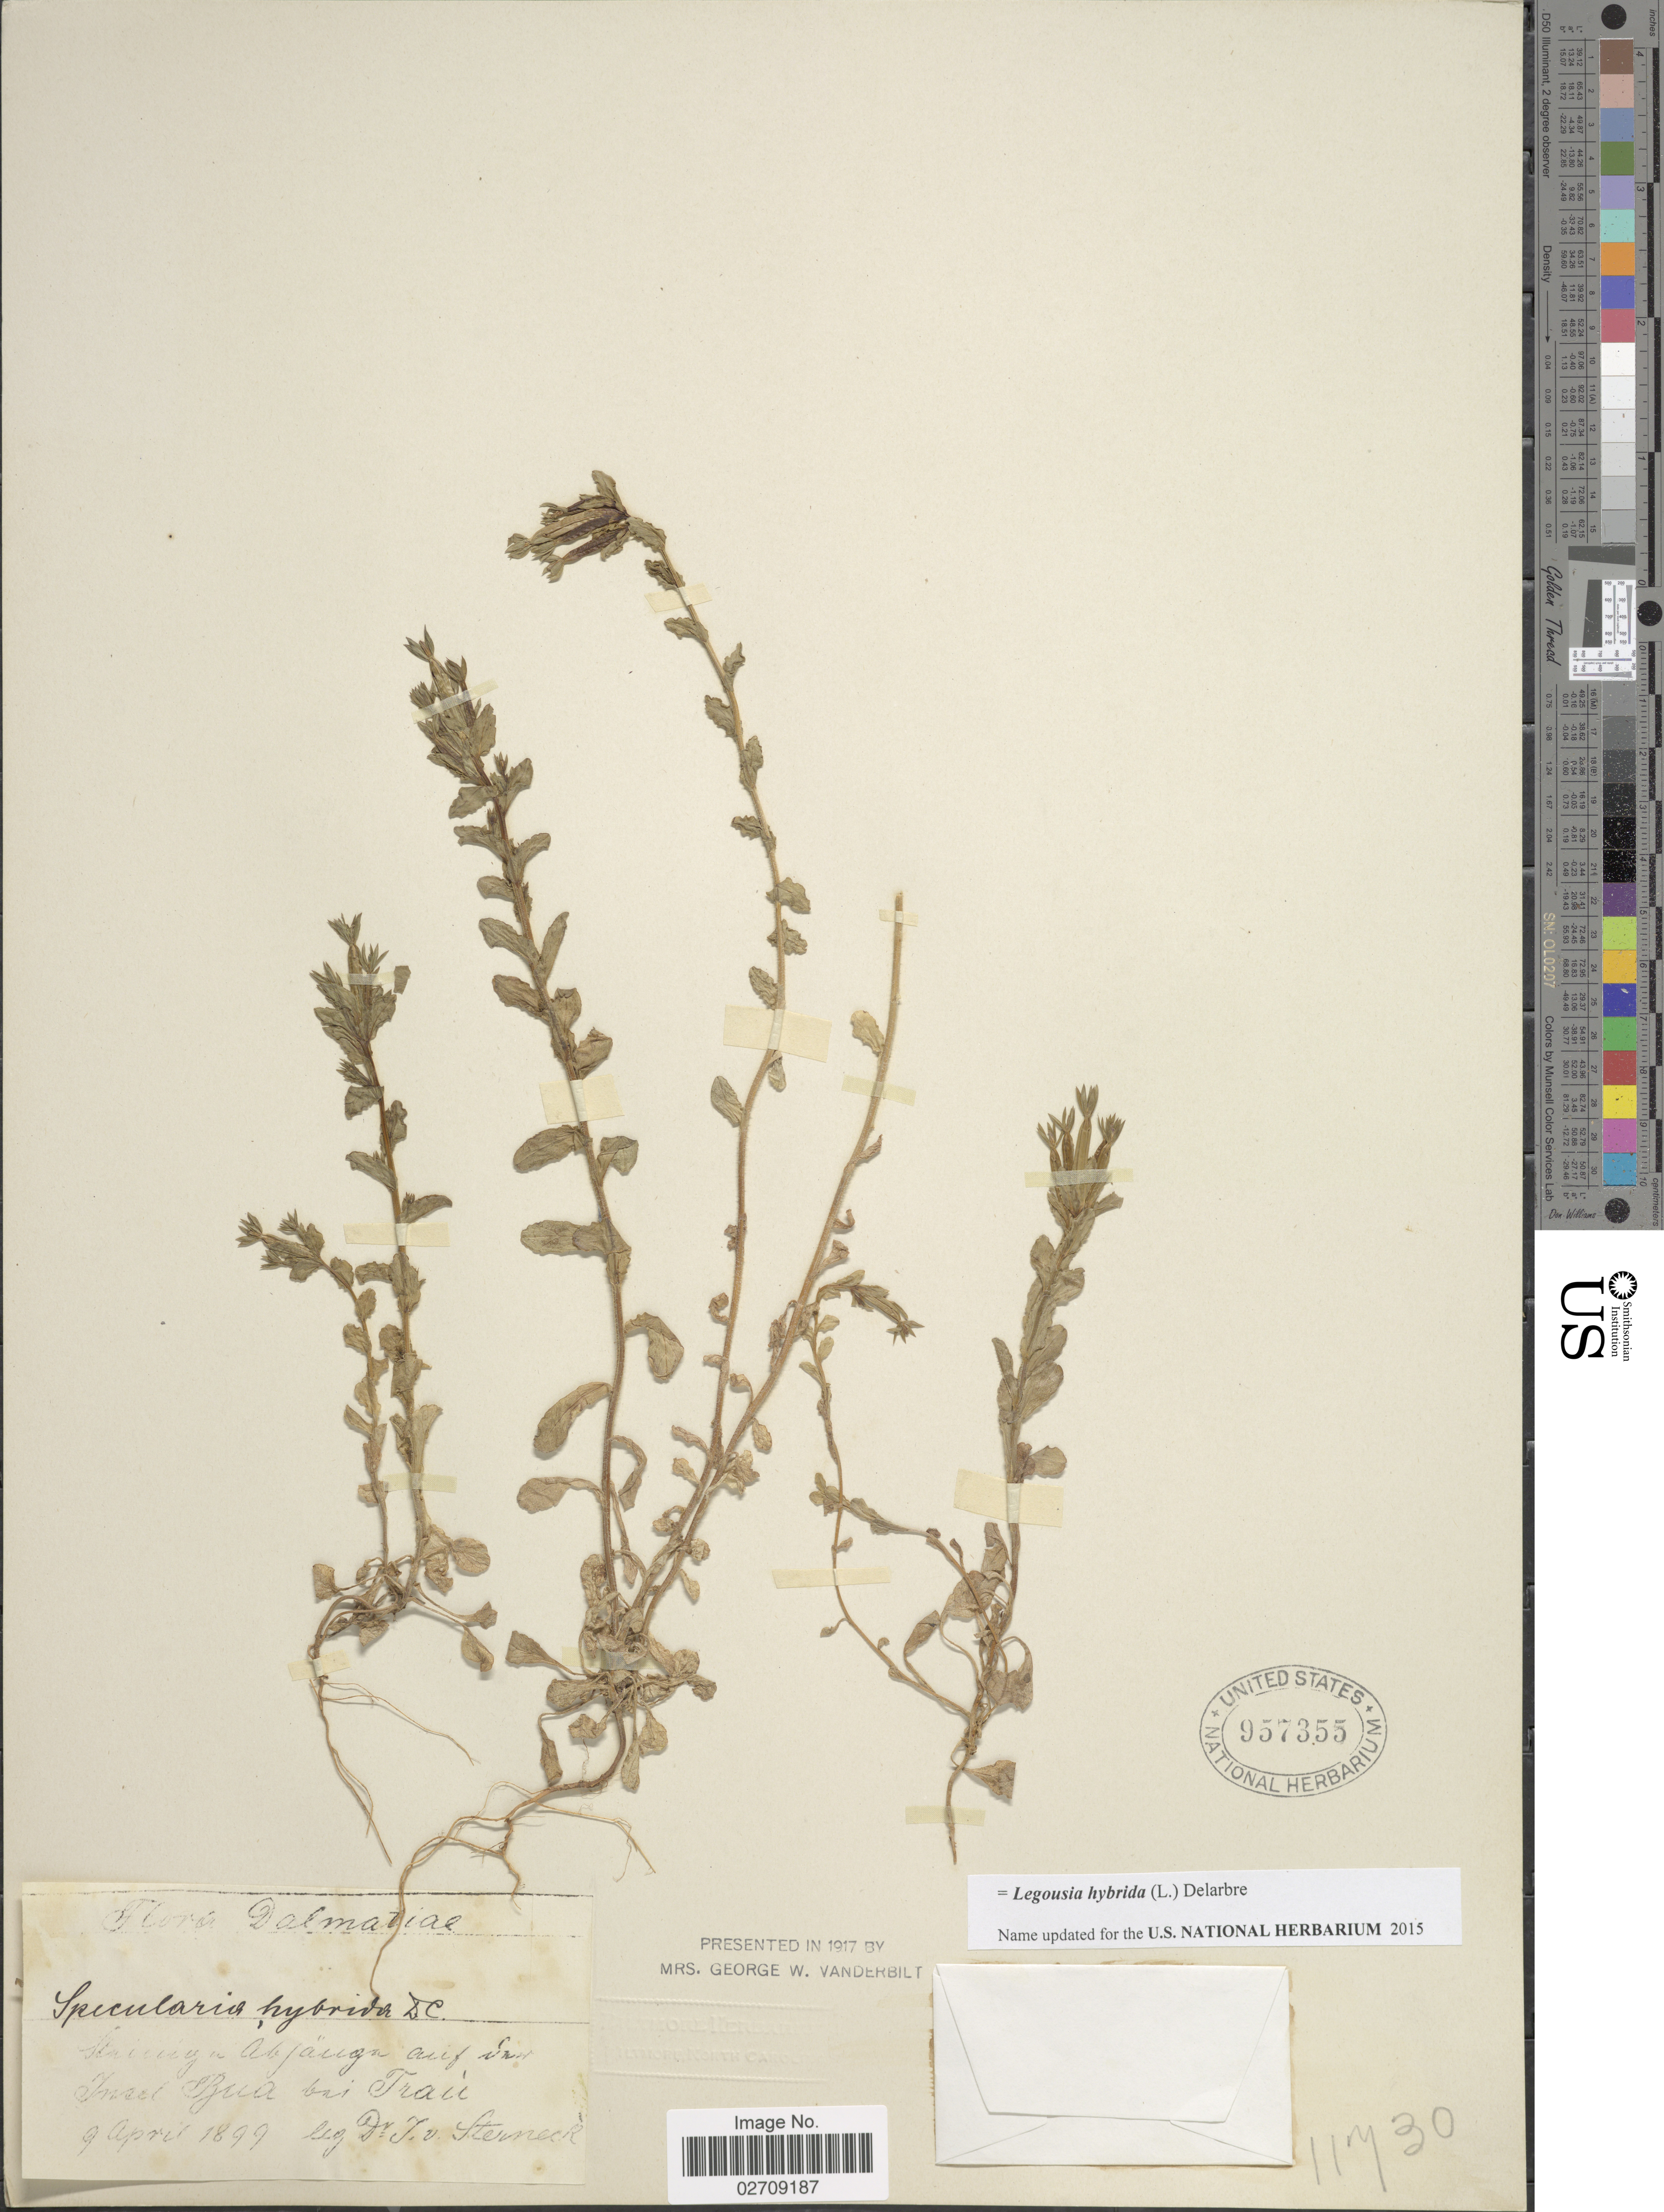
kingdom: Plantae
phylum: Tracheophyta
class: Magnoliopsida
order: Asterales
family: Campanulaceae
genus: Legousia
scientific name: Legousia hybrida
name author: (L.) Delarbre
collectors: J. von Sterneck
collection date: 1899-04-09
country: Croatia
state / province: Split-Dalmatia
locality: Dalmatiae. Insel Bua bai Trau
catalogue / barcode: US 957355